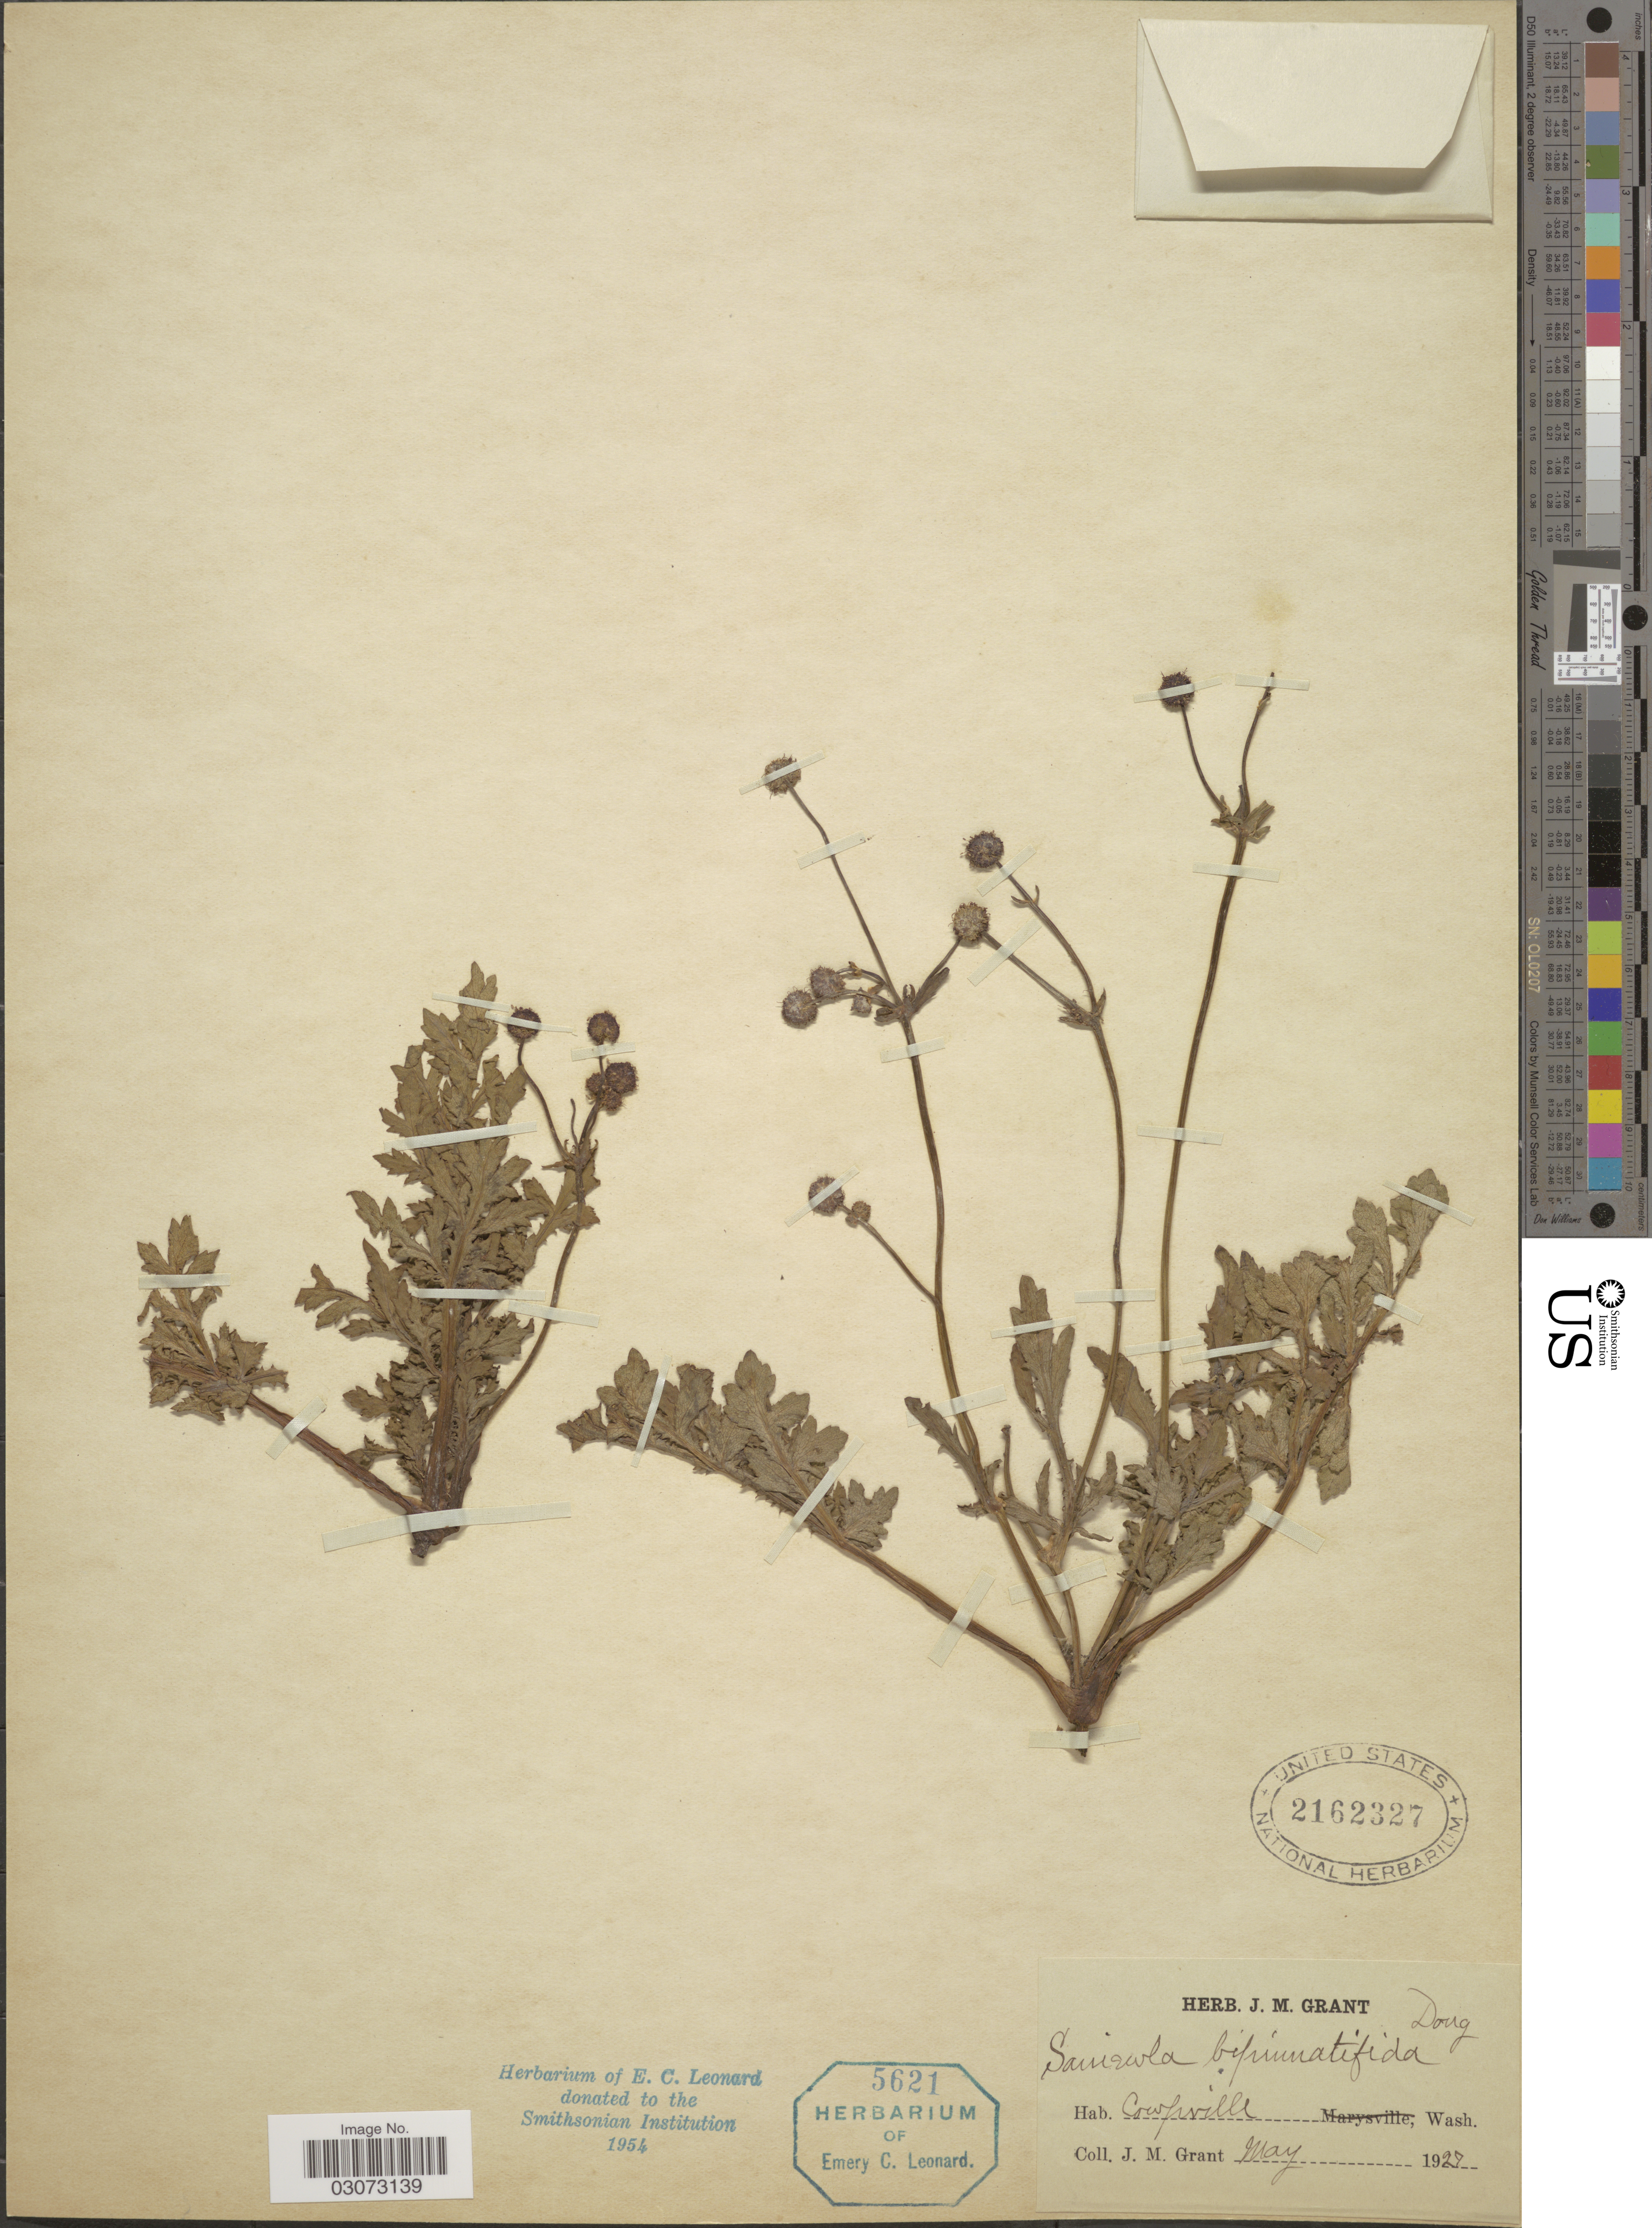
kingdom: Plantae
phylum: Tracheophyta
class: Magnoliopsida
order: Apiales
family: Apiaceae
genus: Sanicula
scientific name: Sanicula bipinnatifida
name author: Douglas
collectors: J. M. Grant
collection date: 1927-05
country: United States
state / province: Washington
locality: Coupeville, Wash.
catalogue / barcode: US 2162327